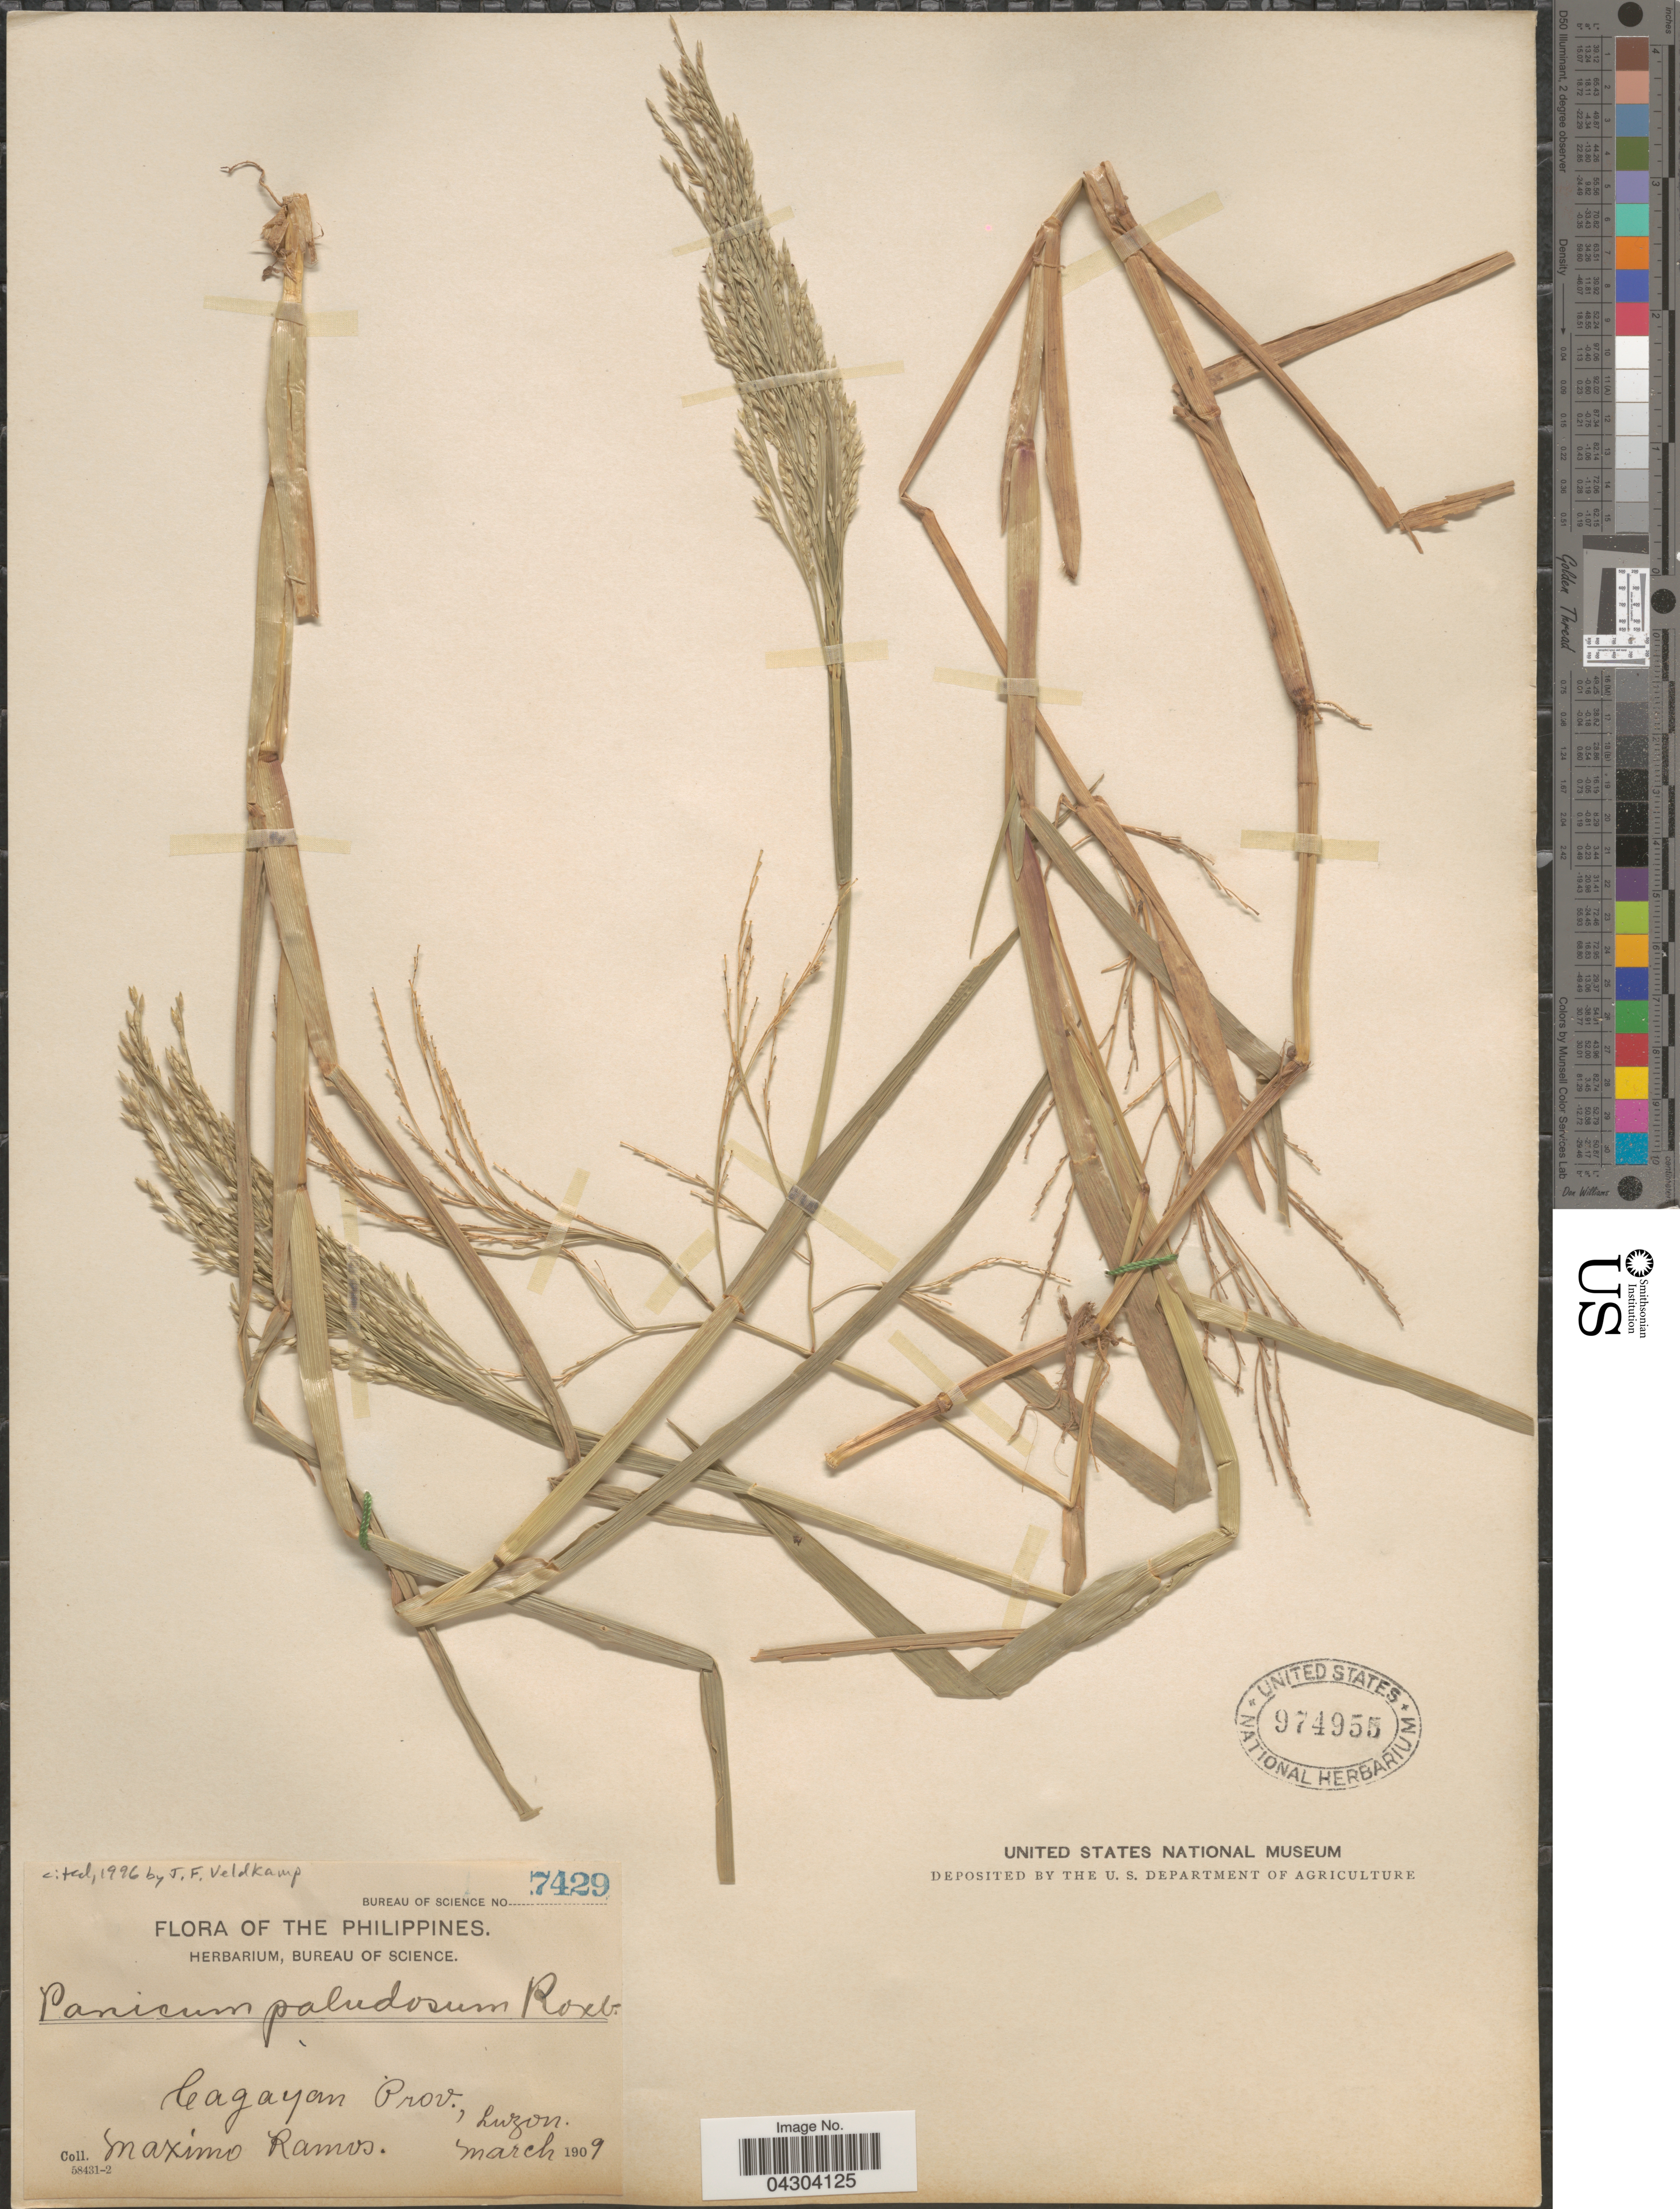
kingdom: Plantae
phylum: Tracheophyta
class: Liliopsida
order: Poales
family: Poaceae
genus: Panicum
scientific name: Panicum paludosum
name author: Roxb.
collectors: M. Ramos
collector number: Bureau of Science 7429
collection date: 1909-03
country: Philippines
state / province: Cagayan Valley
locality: Cagayan Prov., Luzon.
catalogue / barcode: US 974955